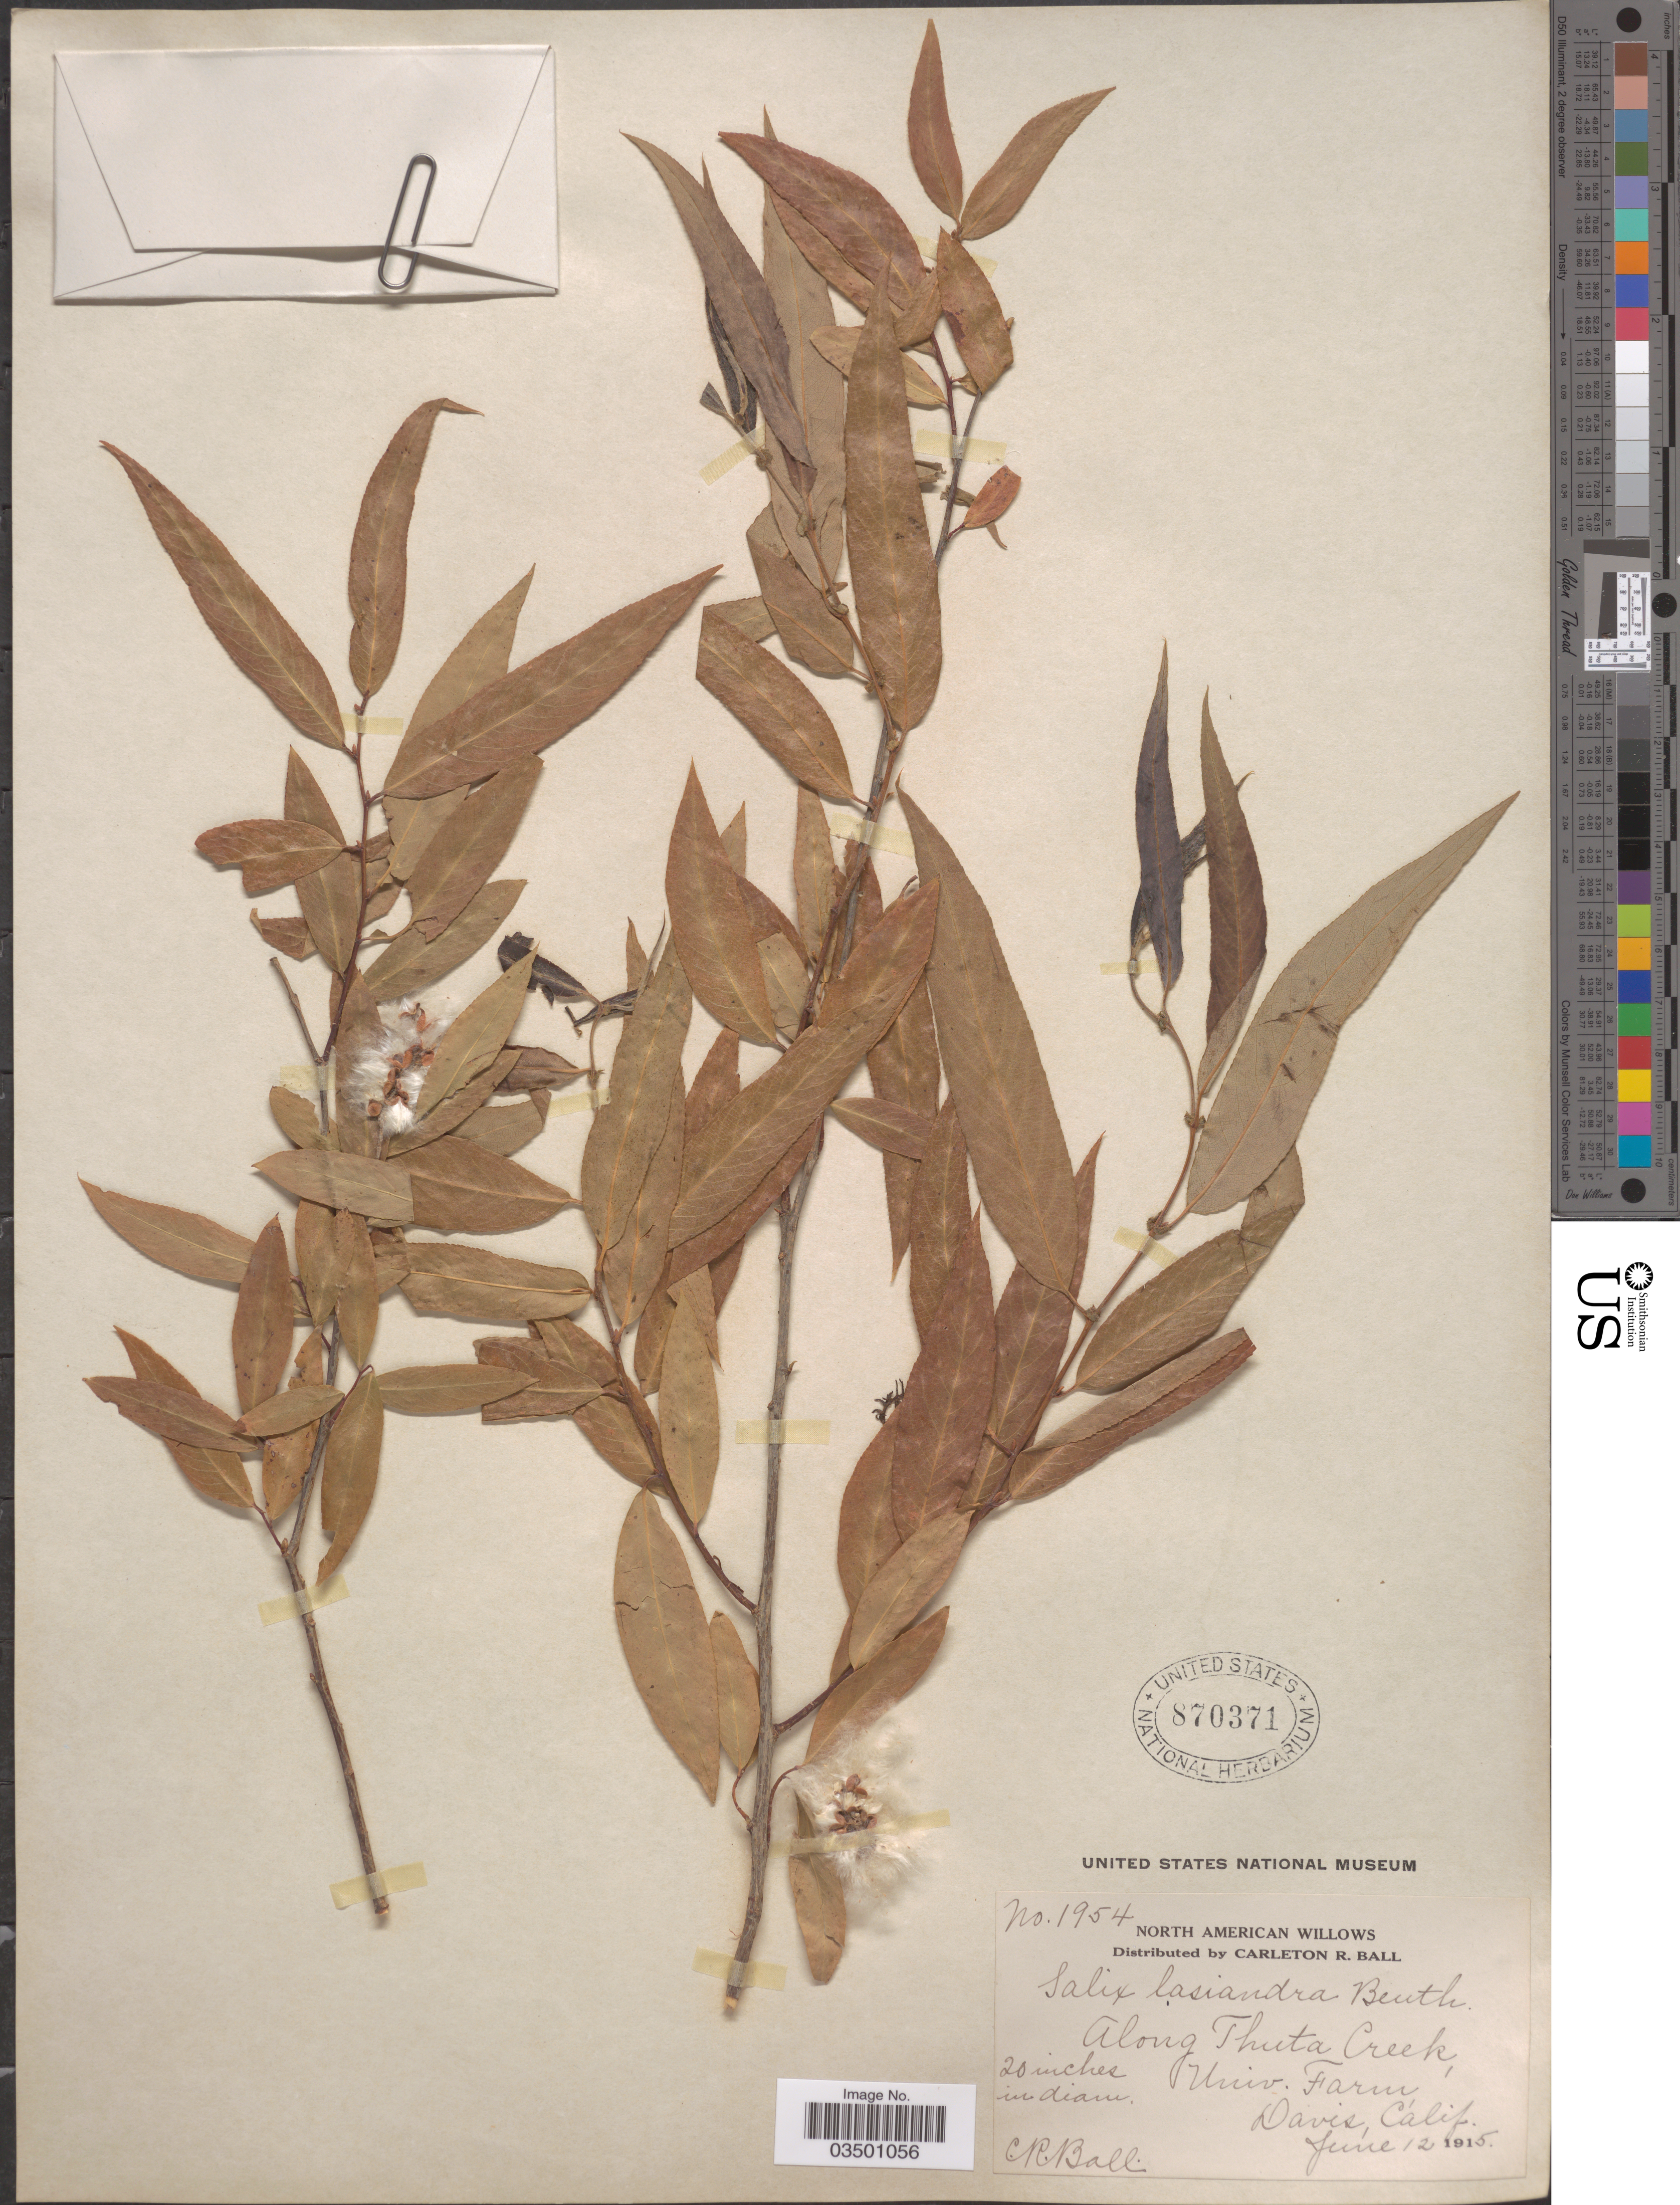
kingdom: Plantae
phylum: Tracheophyta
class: Magnoliopsida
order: Malpighiales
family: Salicaceae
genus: Salix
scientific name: Salix lasiandra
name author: Benth.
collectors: C. R. Ball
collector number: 1954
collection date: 1915-06-12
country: United States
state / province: California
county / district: Modoc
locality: Along Thuta Creek, Univ. Farm, Davis.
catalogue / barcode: US 870371